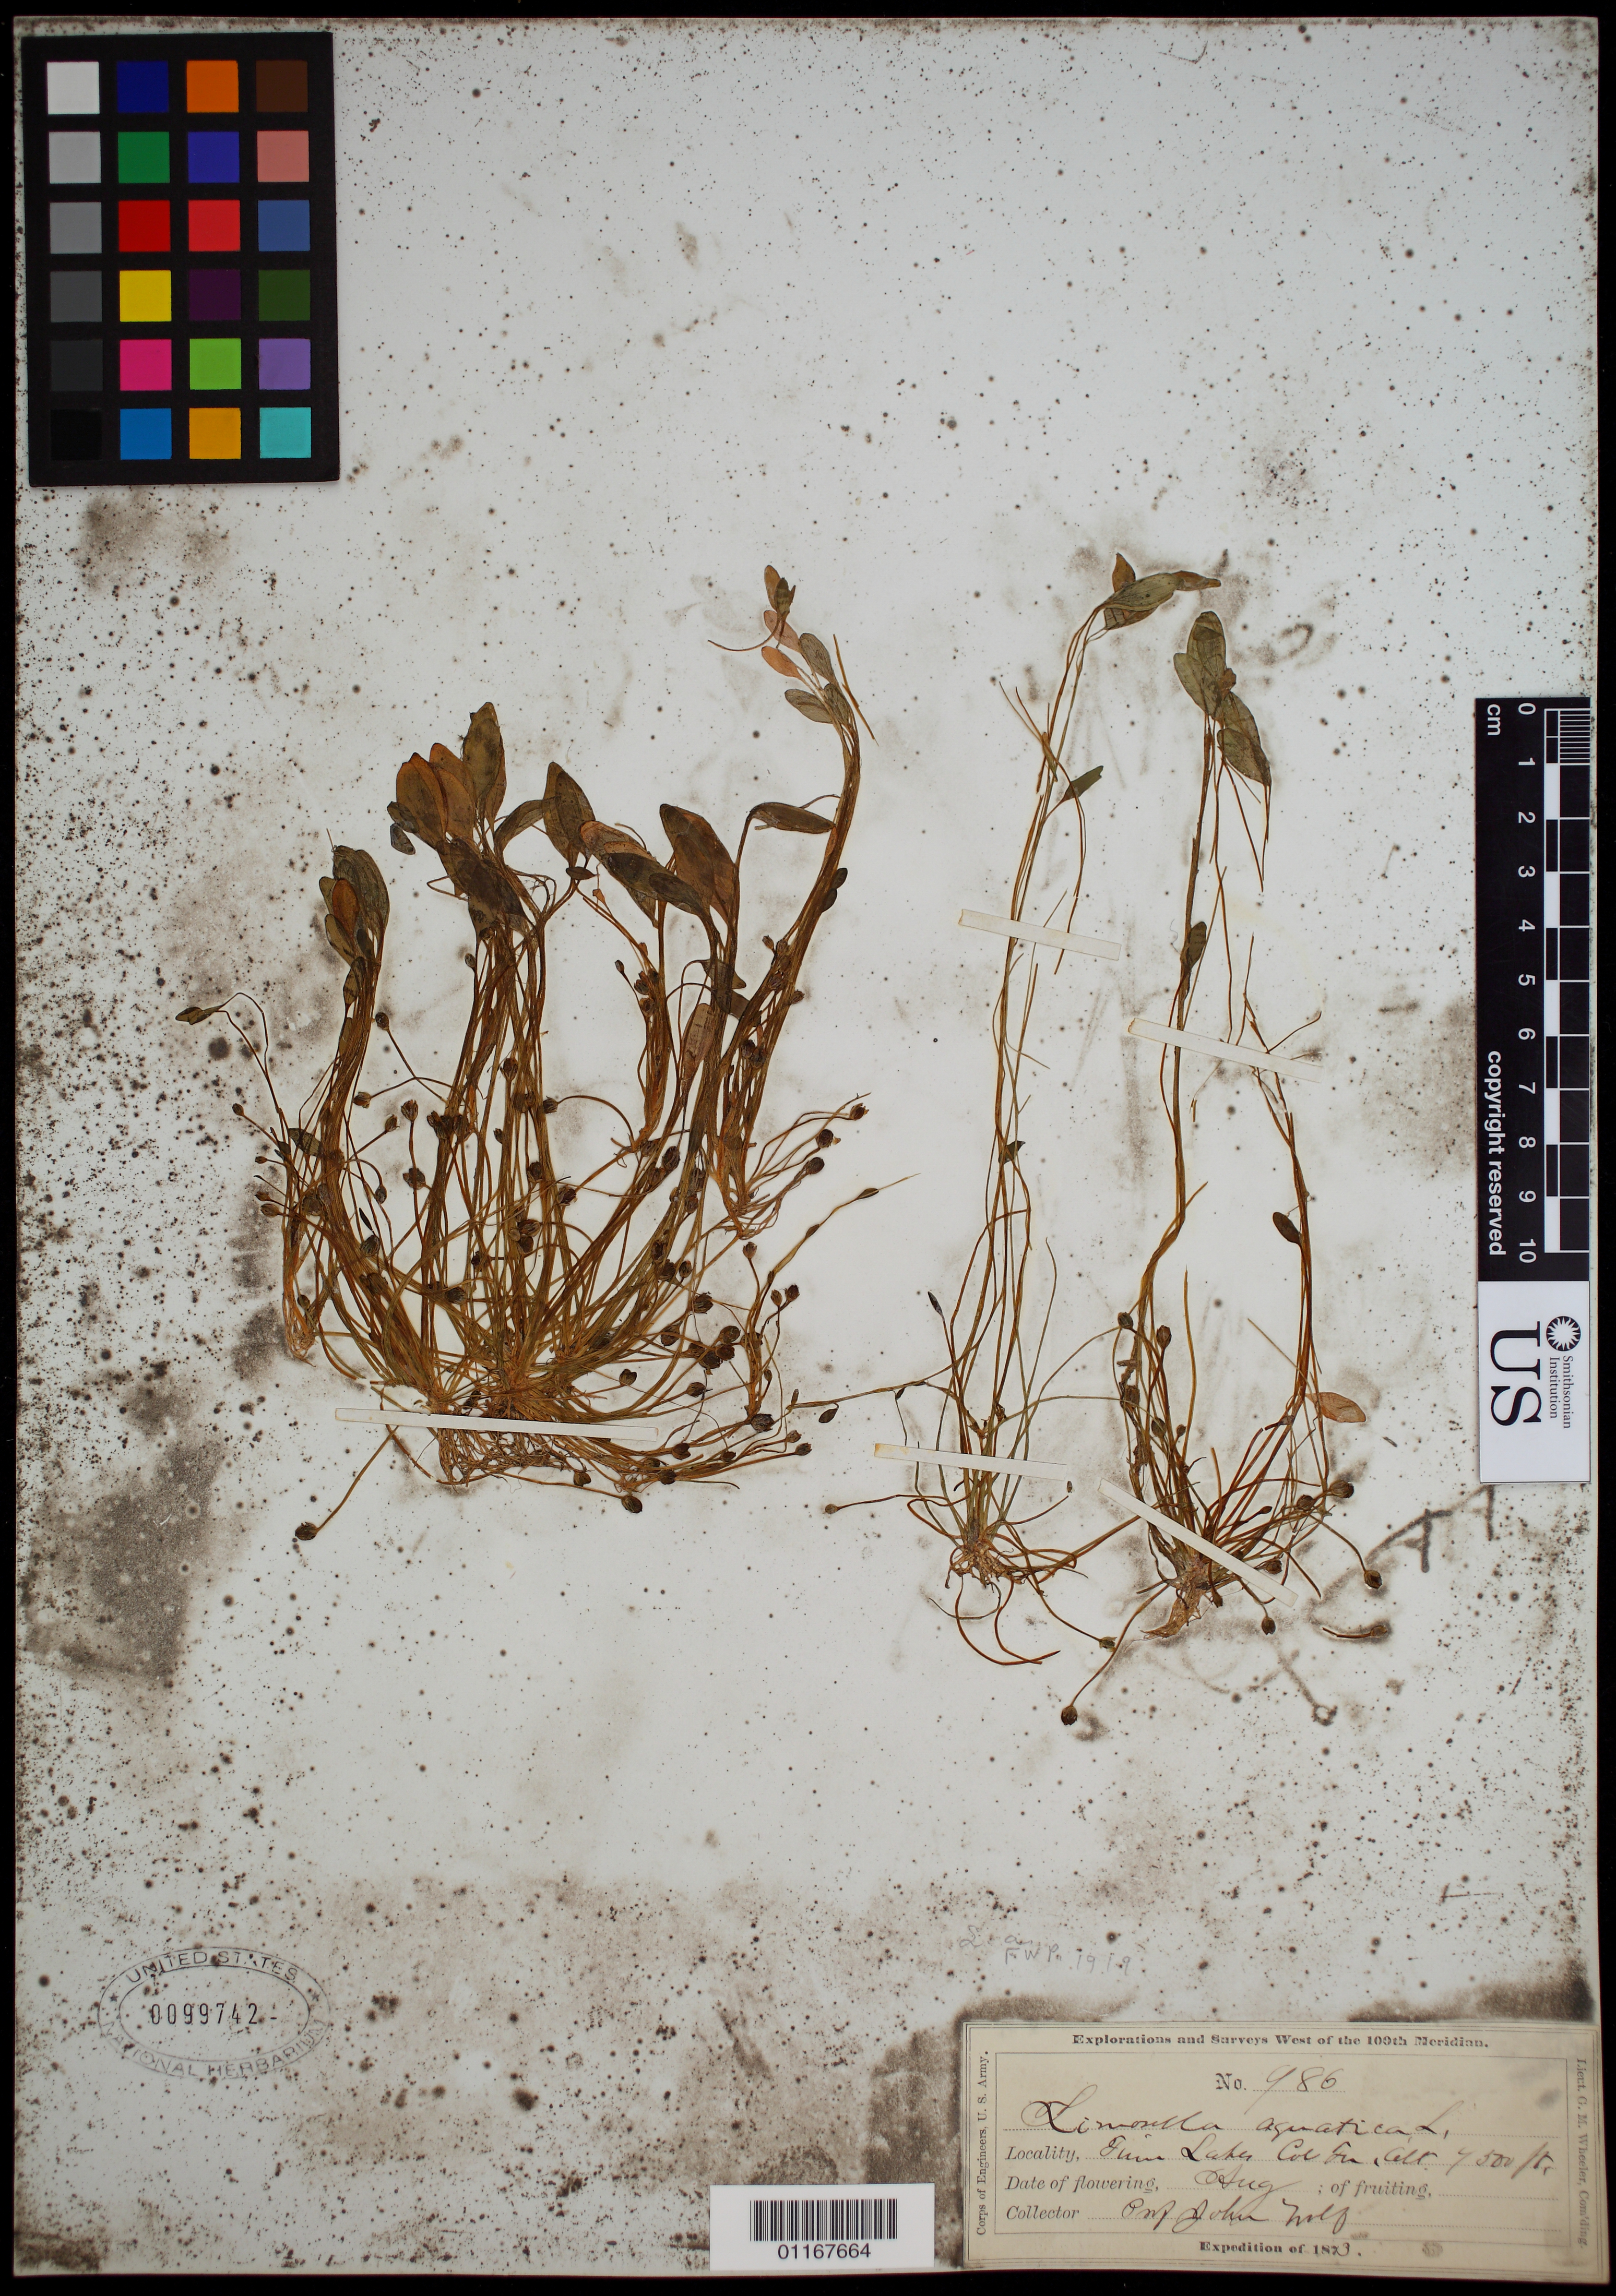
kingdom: Plantae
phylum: Tracheophyta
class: Magnoliopsida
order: Lamiales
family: Scrophulariaceae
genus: Limosella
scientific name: Limosella aquatica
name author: L.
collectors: J. Wolf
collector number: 986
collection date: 1873-08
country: United States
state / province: Colorado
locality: Twin Lakes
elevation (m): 1372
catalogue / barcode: US 99742